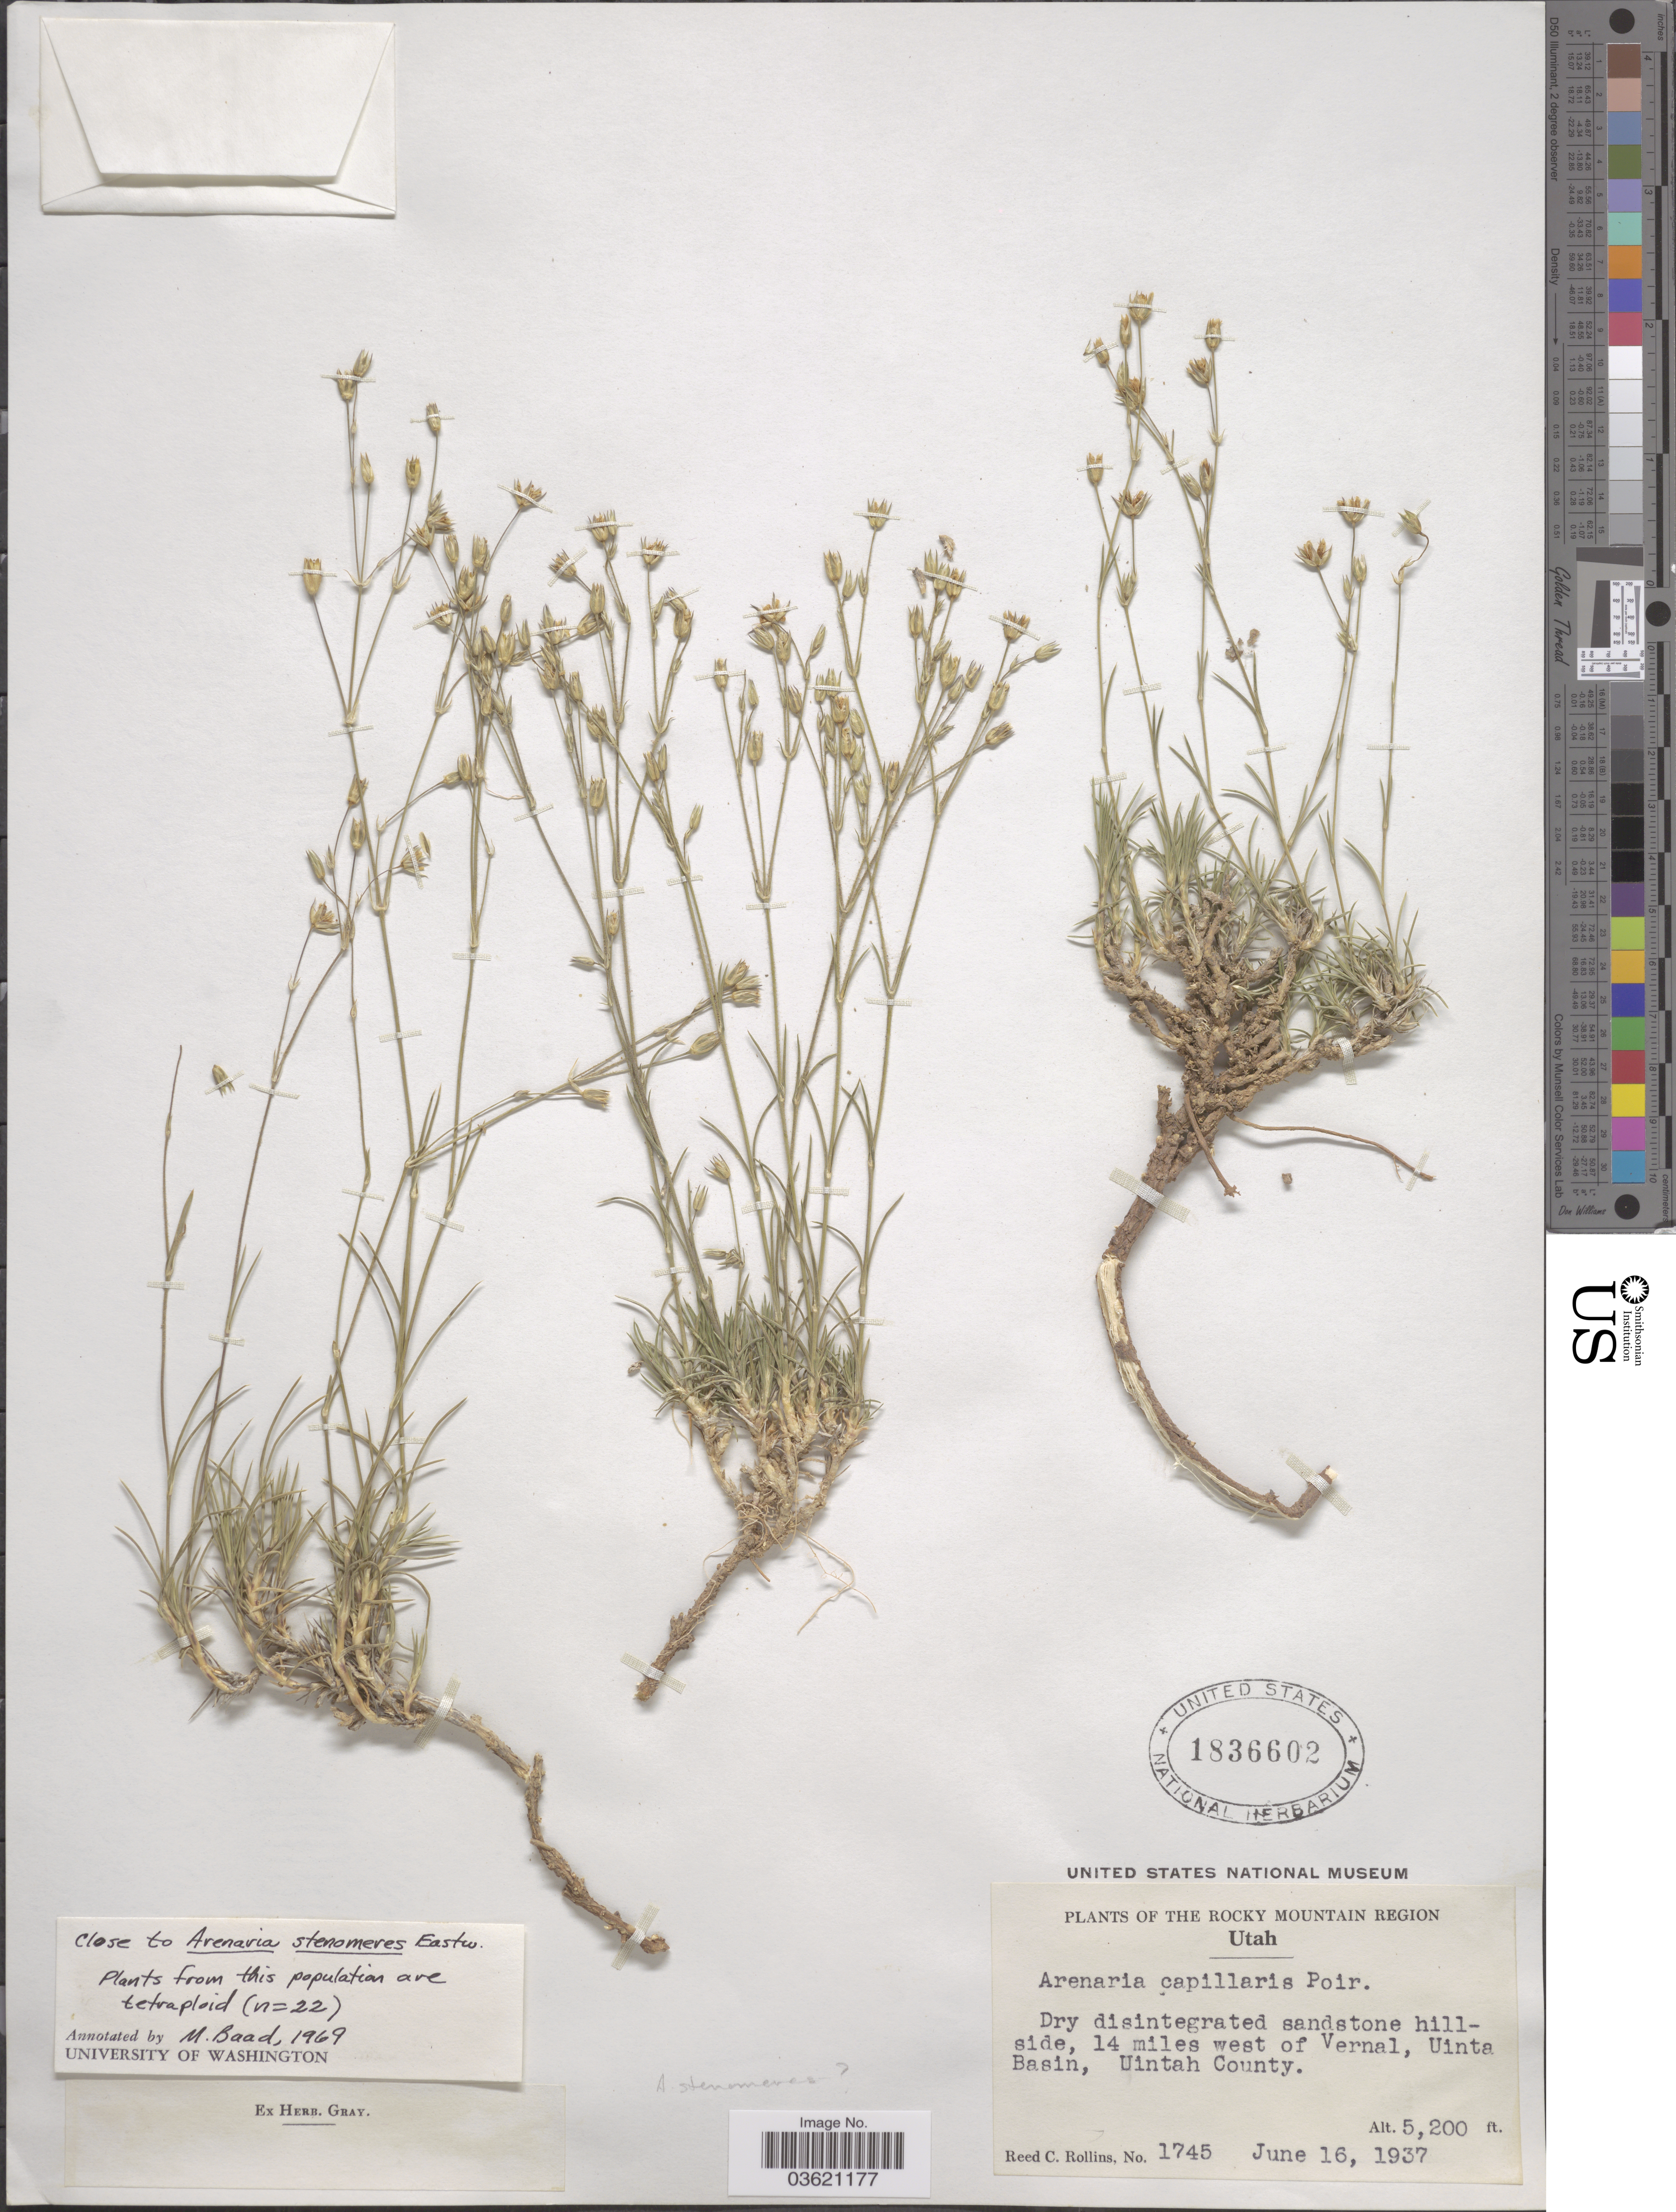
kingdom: Plantae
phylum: Tracheophyta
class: Magnoliopsida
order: Caryophyllales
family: Caryophyllaceae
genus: Eremogone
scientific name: Eremogone eastwoodiae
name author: (Rydb.) Ikonn.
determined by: Strong, Mark T., (BOT), Smithsonian Institution - National Museum of Natural History (UNITED STATES)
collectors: R. C. Rollins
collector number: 1745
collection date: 1937-06-16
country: United States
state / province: Utah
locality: The Rocky Mountain Region. 14 miles west of Vernal, Uinta Basin, Uintah County.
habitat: dry disintegrated sandstone hillside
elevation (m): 1585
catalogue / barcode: US 1836602